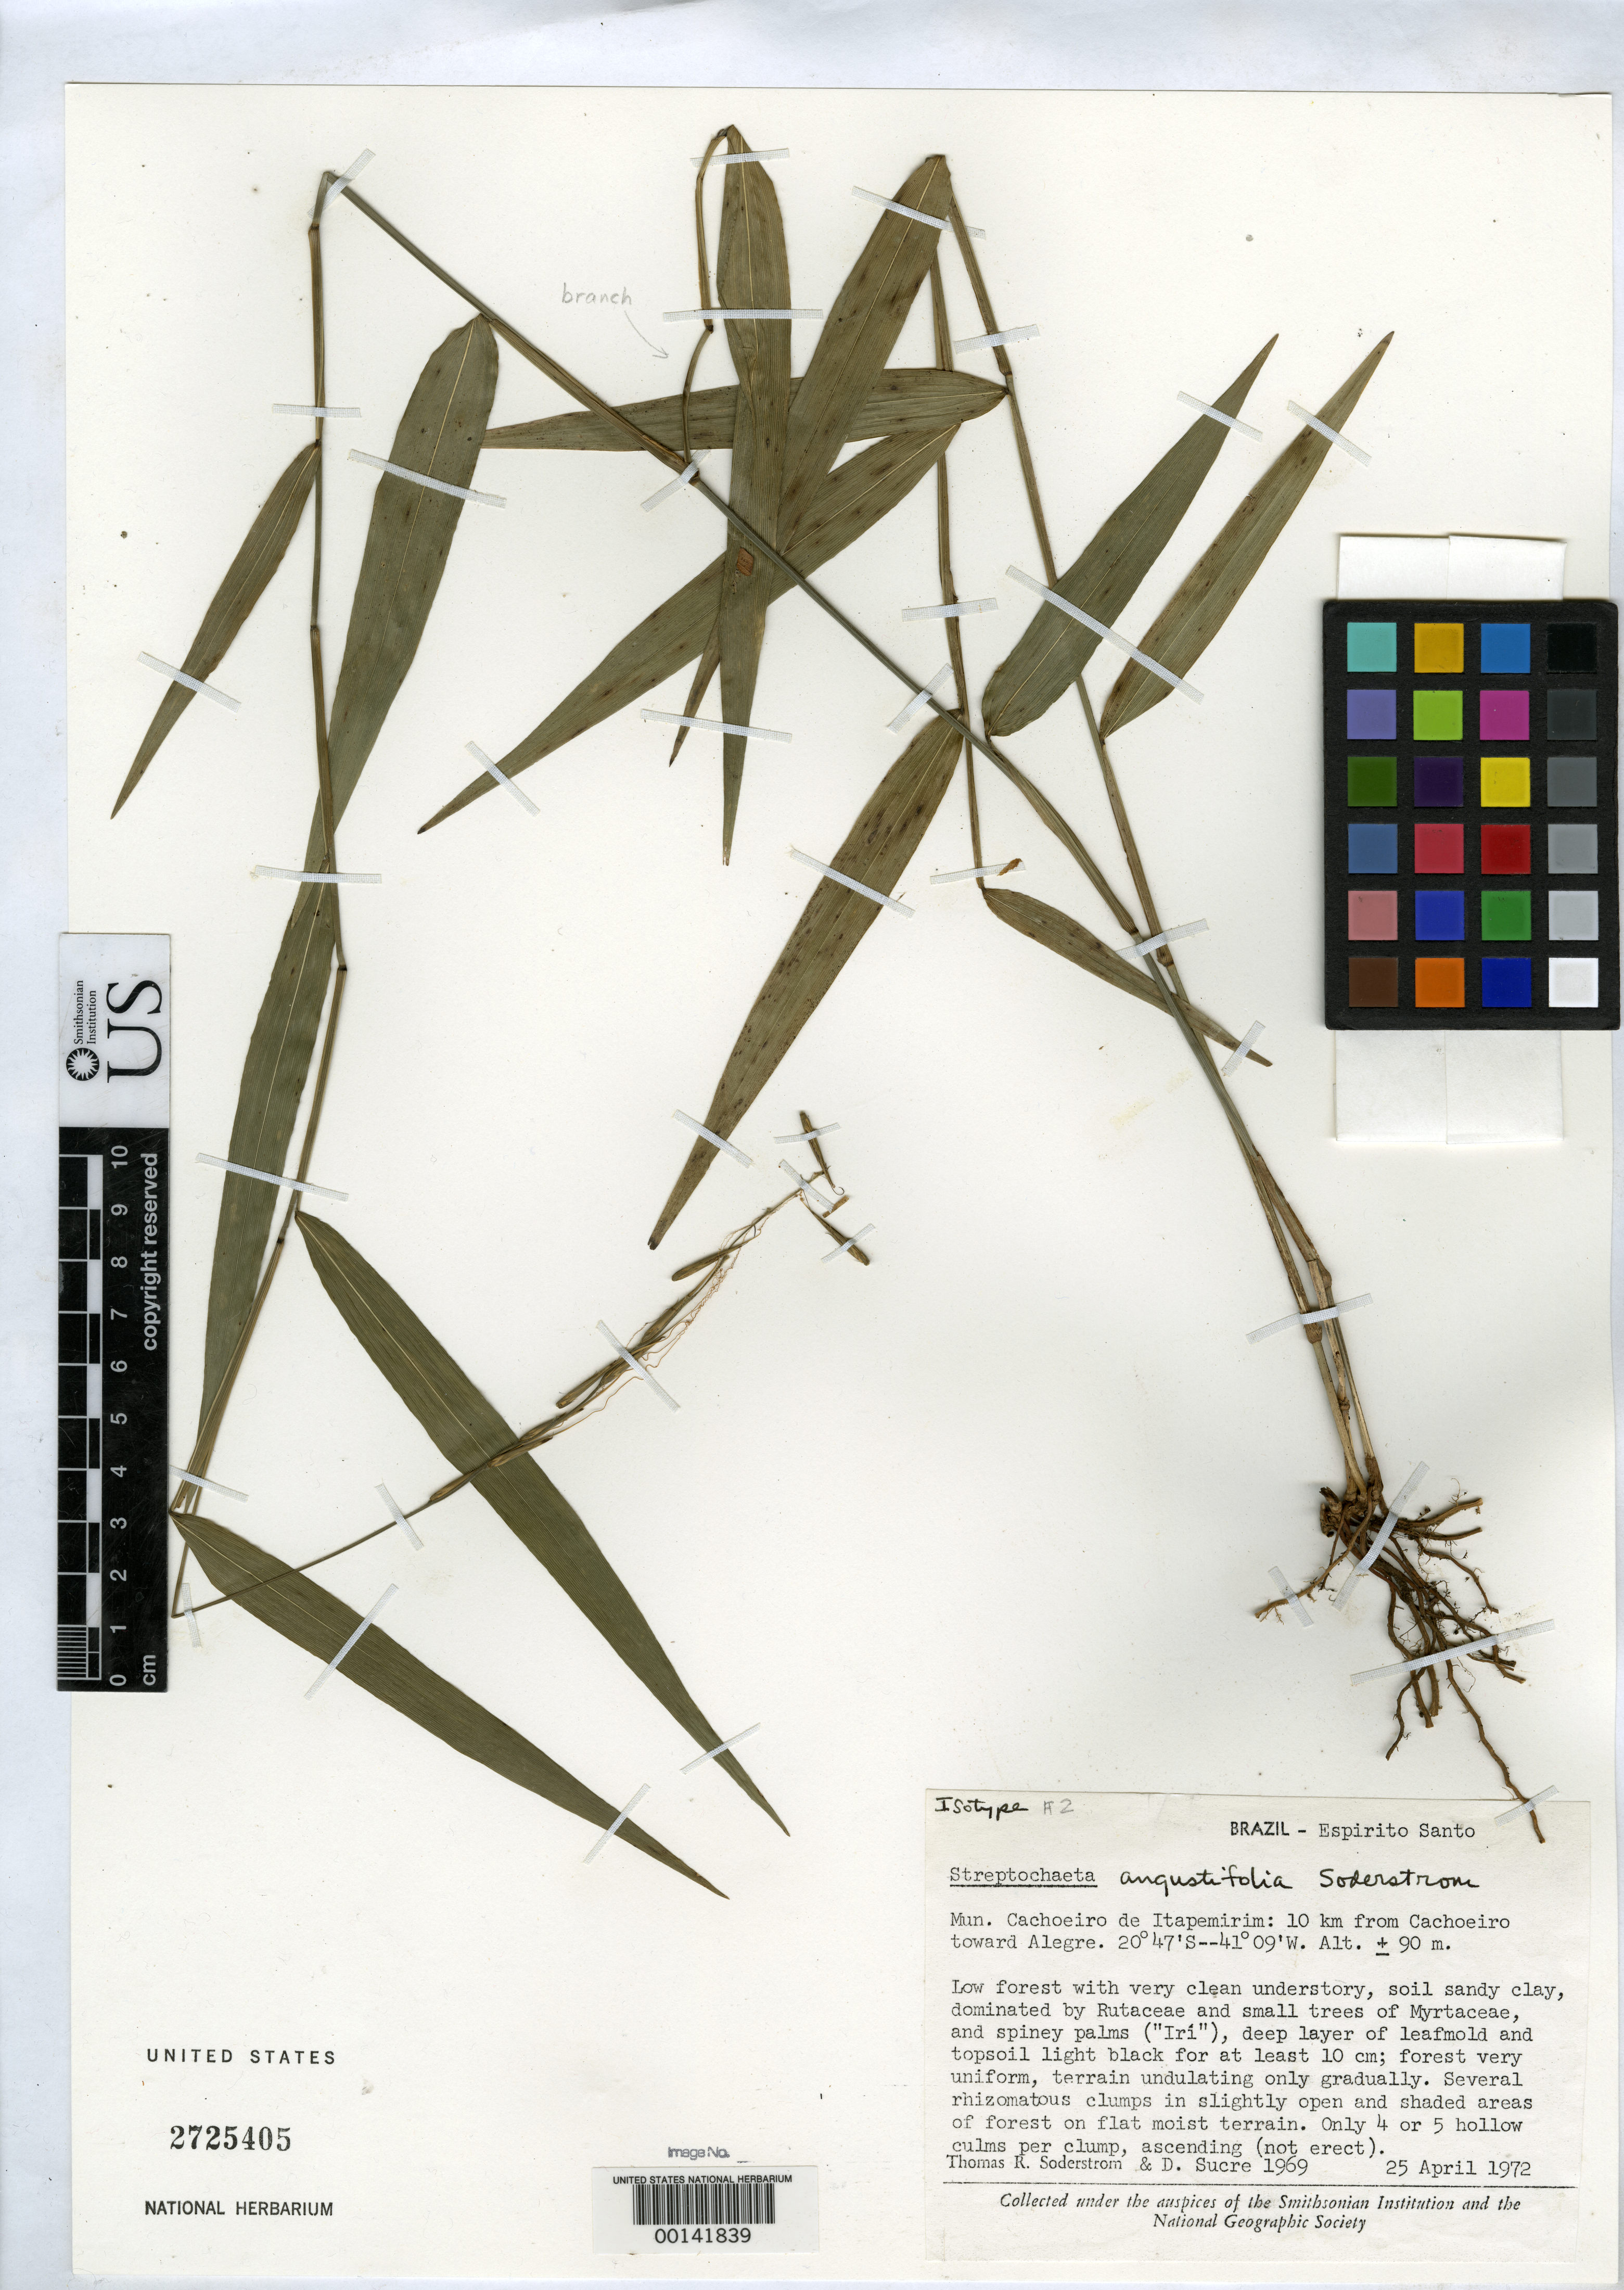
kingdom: Plantae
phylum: Tracheophyta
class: Liliopsida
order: Poales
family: Poaceae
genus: Streptochaeta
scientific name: Streptochaeta angustifolia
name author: Soderstr.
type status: Isotype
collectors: T. R. Soderstrom & D. Sucre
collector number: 1969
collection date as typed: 25 Apr 1972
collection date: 1972-04-25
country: Brazil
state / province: Espírito Santo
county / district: Cachoeiro de Itapemirim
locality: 10 km from Cachoeiro toward Alegre.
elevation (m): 90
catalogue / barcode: US 2725405